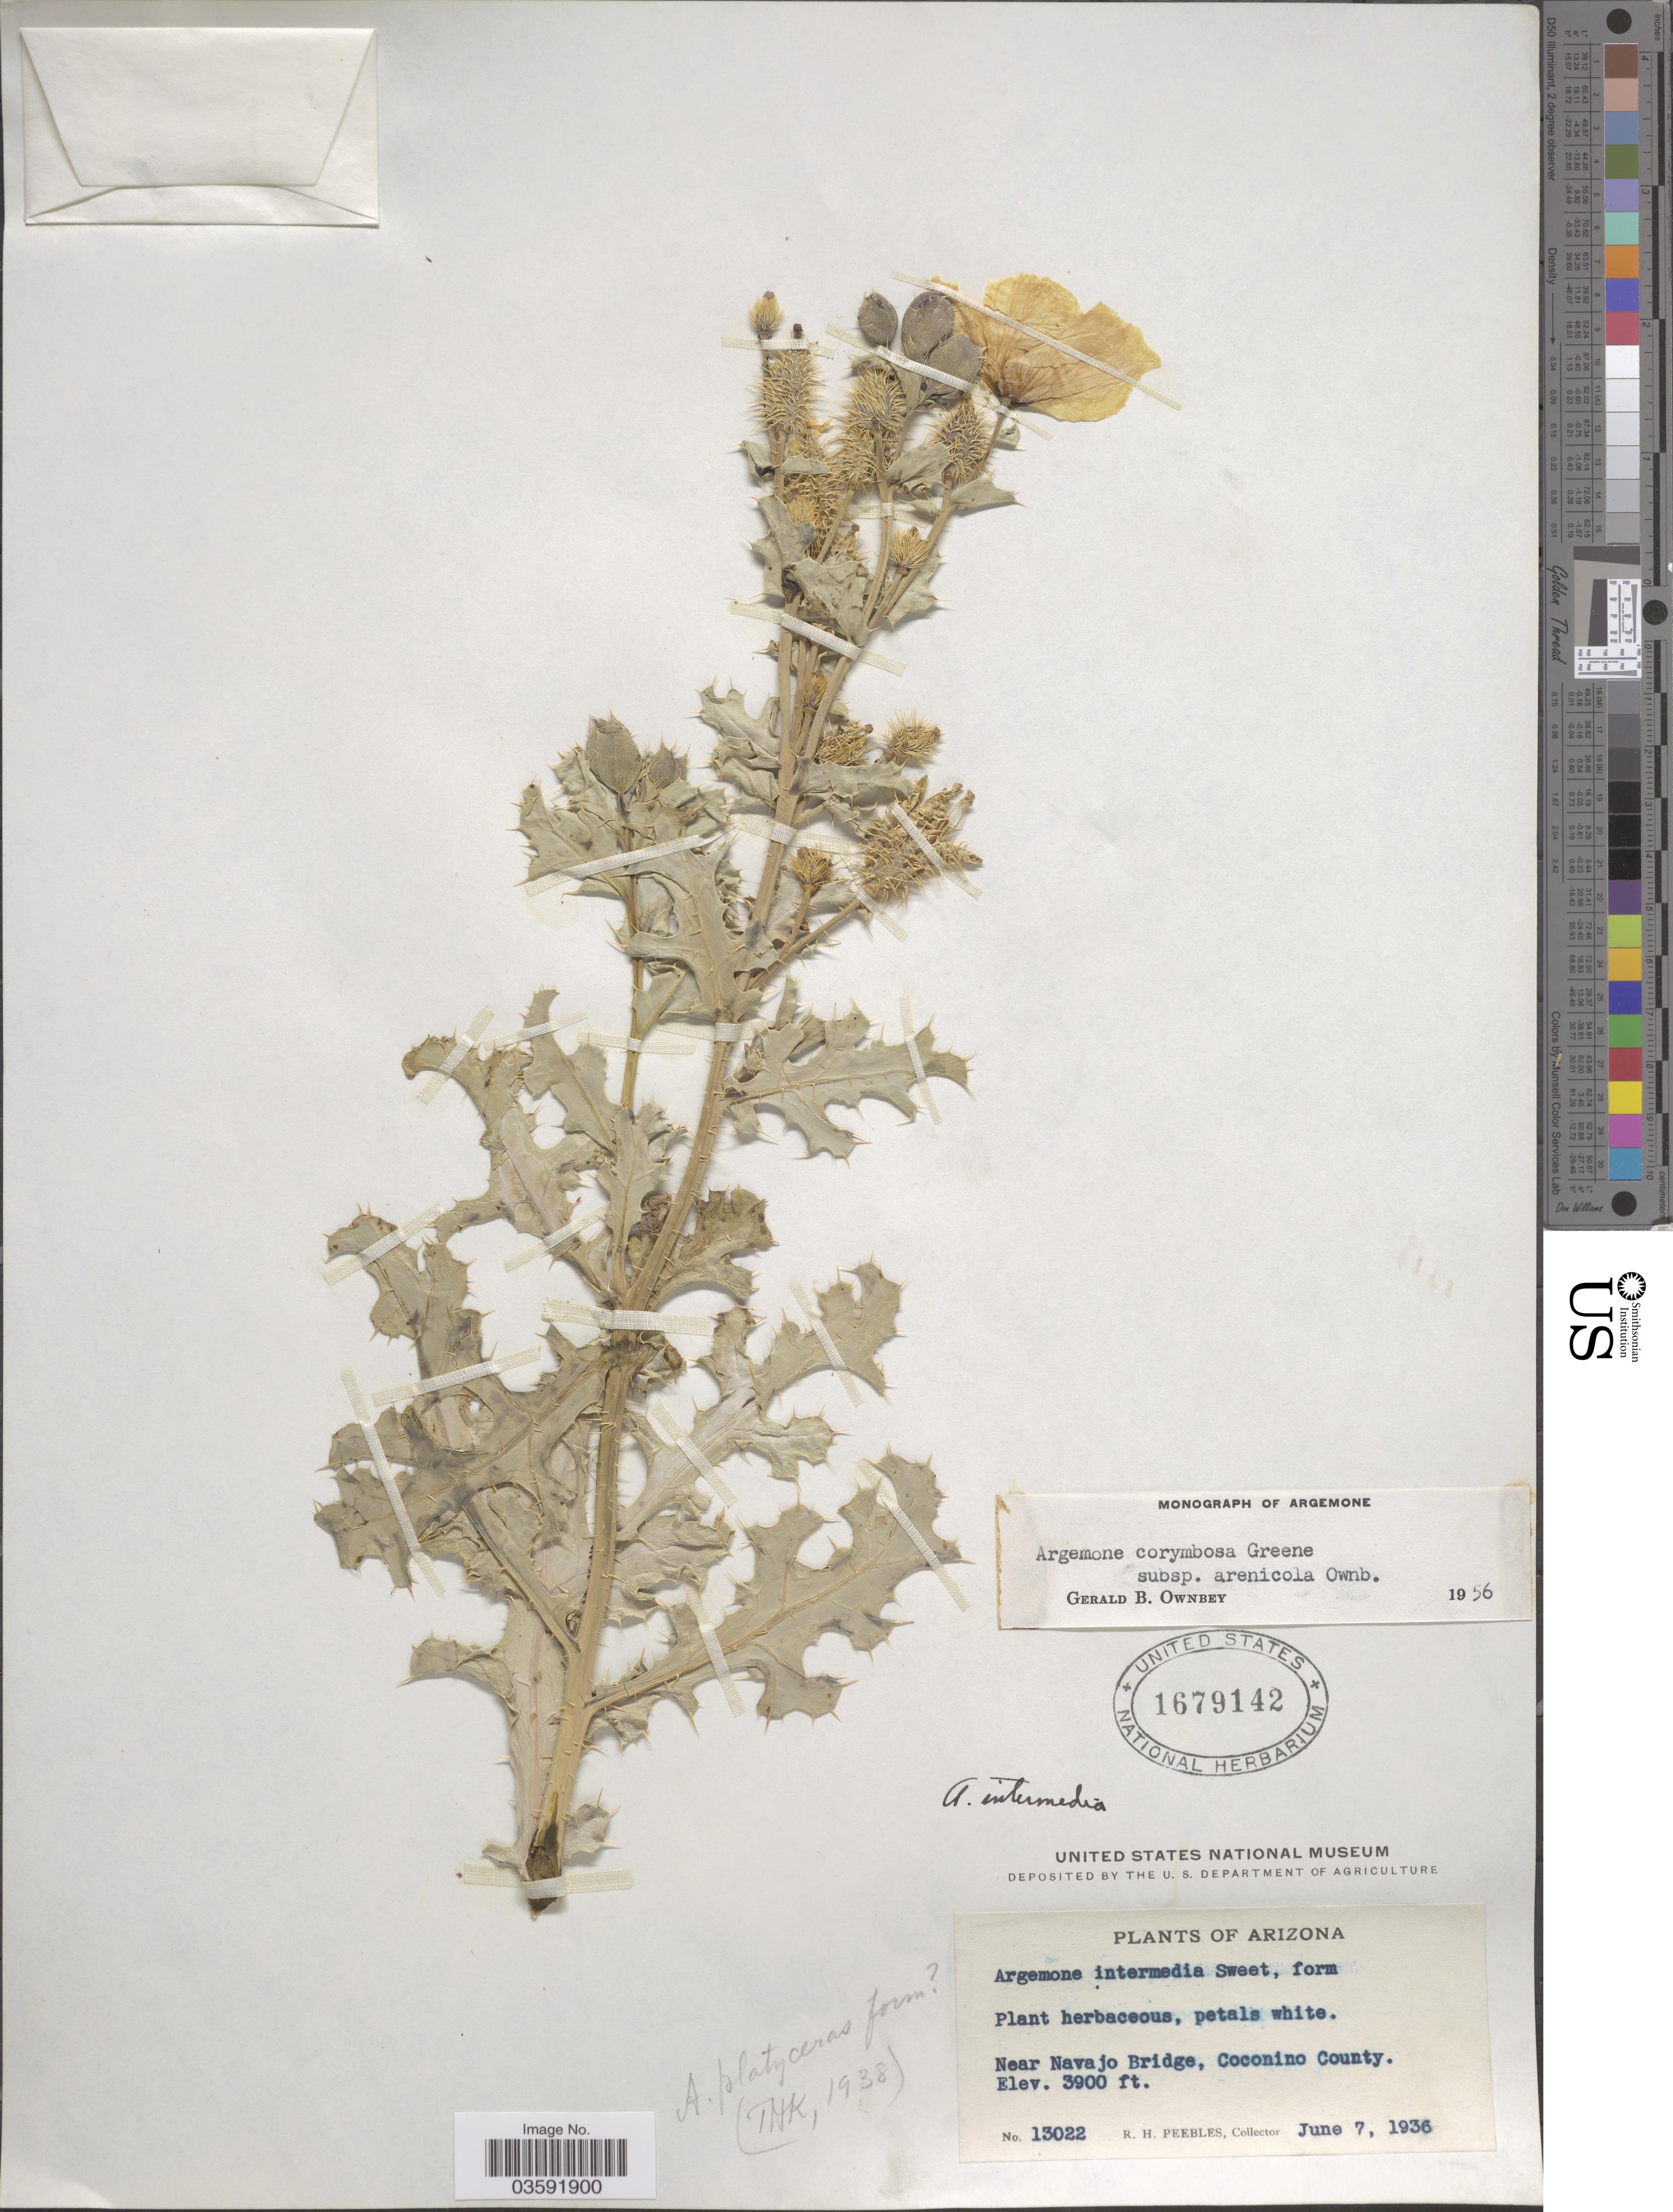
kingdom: Plantae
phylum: Tracheophyta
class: Magnoliopsida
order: Ranunculales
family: Papaveraceae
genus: Argemone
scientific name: Argemone corymbosa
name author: Greene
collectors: R. H. Peebles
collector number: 13022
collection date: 1936-06-07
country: United States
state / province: Arizona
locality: Near Navajo Bridge, Coconino County.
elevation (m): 1189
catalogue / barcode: US 1679142